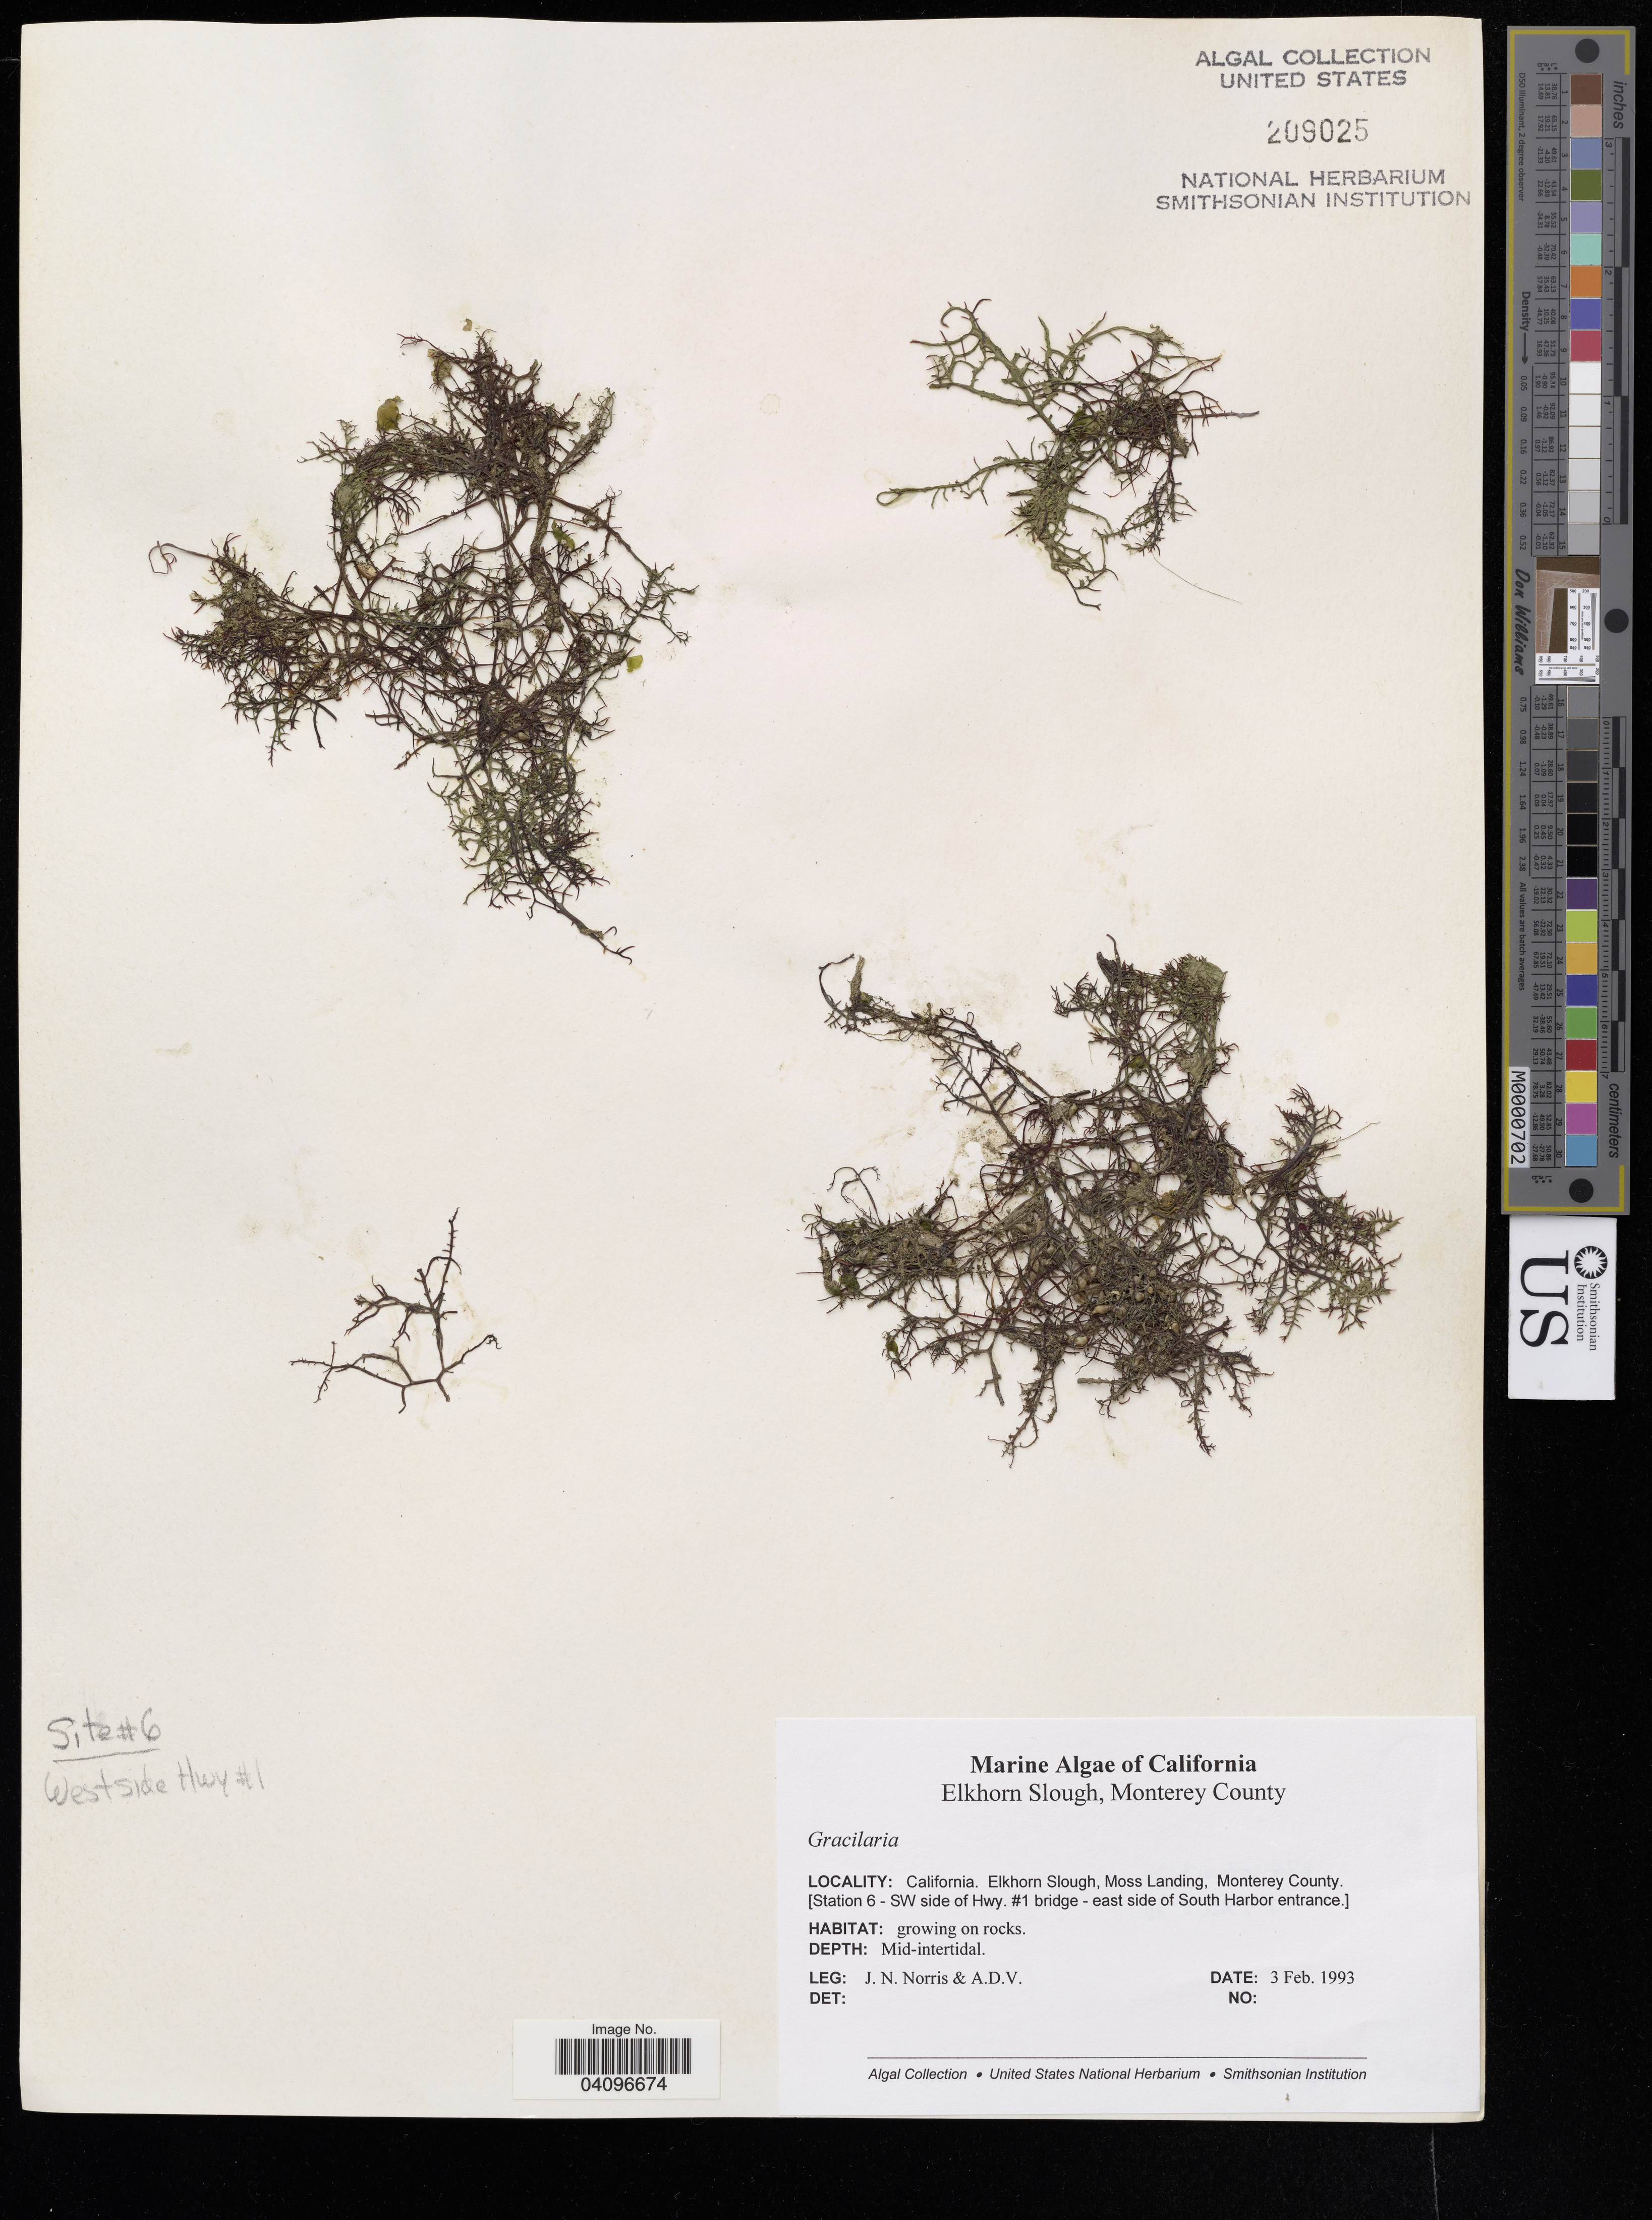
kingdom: Plantae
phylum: Rhodophyta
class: Florideophyceae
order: Gracilariales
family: Gracilariaceae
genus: Gracilaria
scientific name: Gracilaria sp.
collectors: J. Norris & A. D. V.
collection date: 1993-02-03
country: United States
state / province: California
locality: Elkhorn Slough, Moss Landing, Monterey County. [Station 6 - SW side of Hwy. #1 bridge - east side of South Harbor entrance.].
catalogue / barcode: US 209025